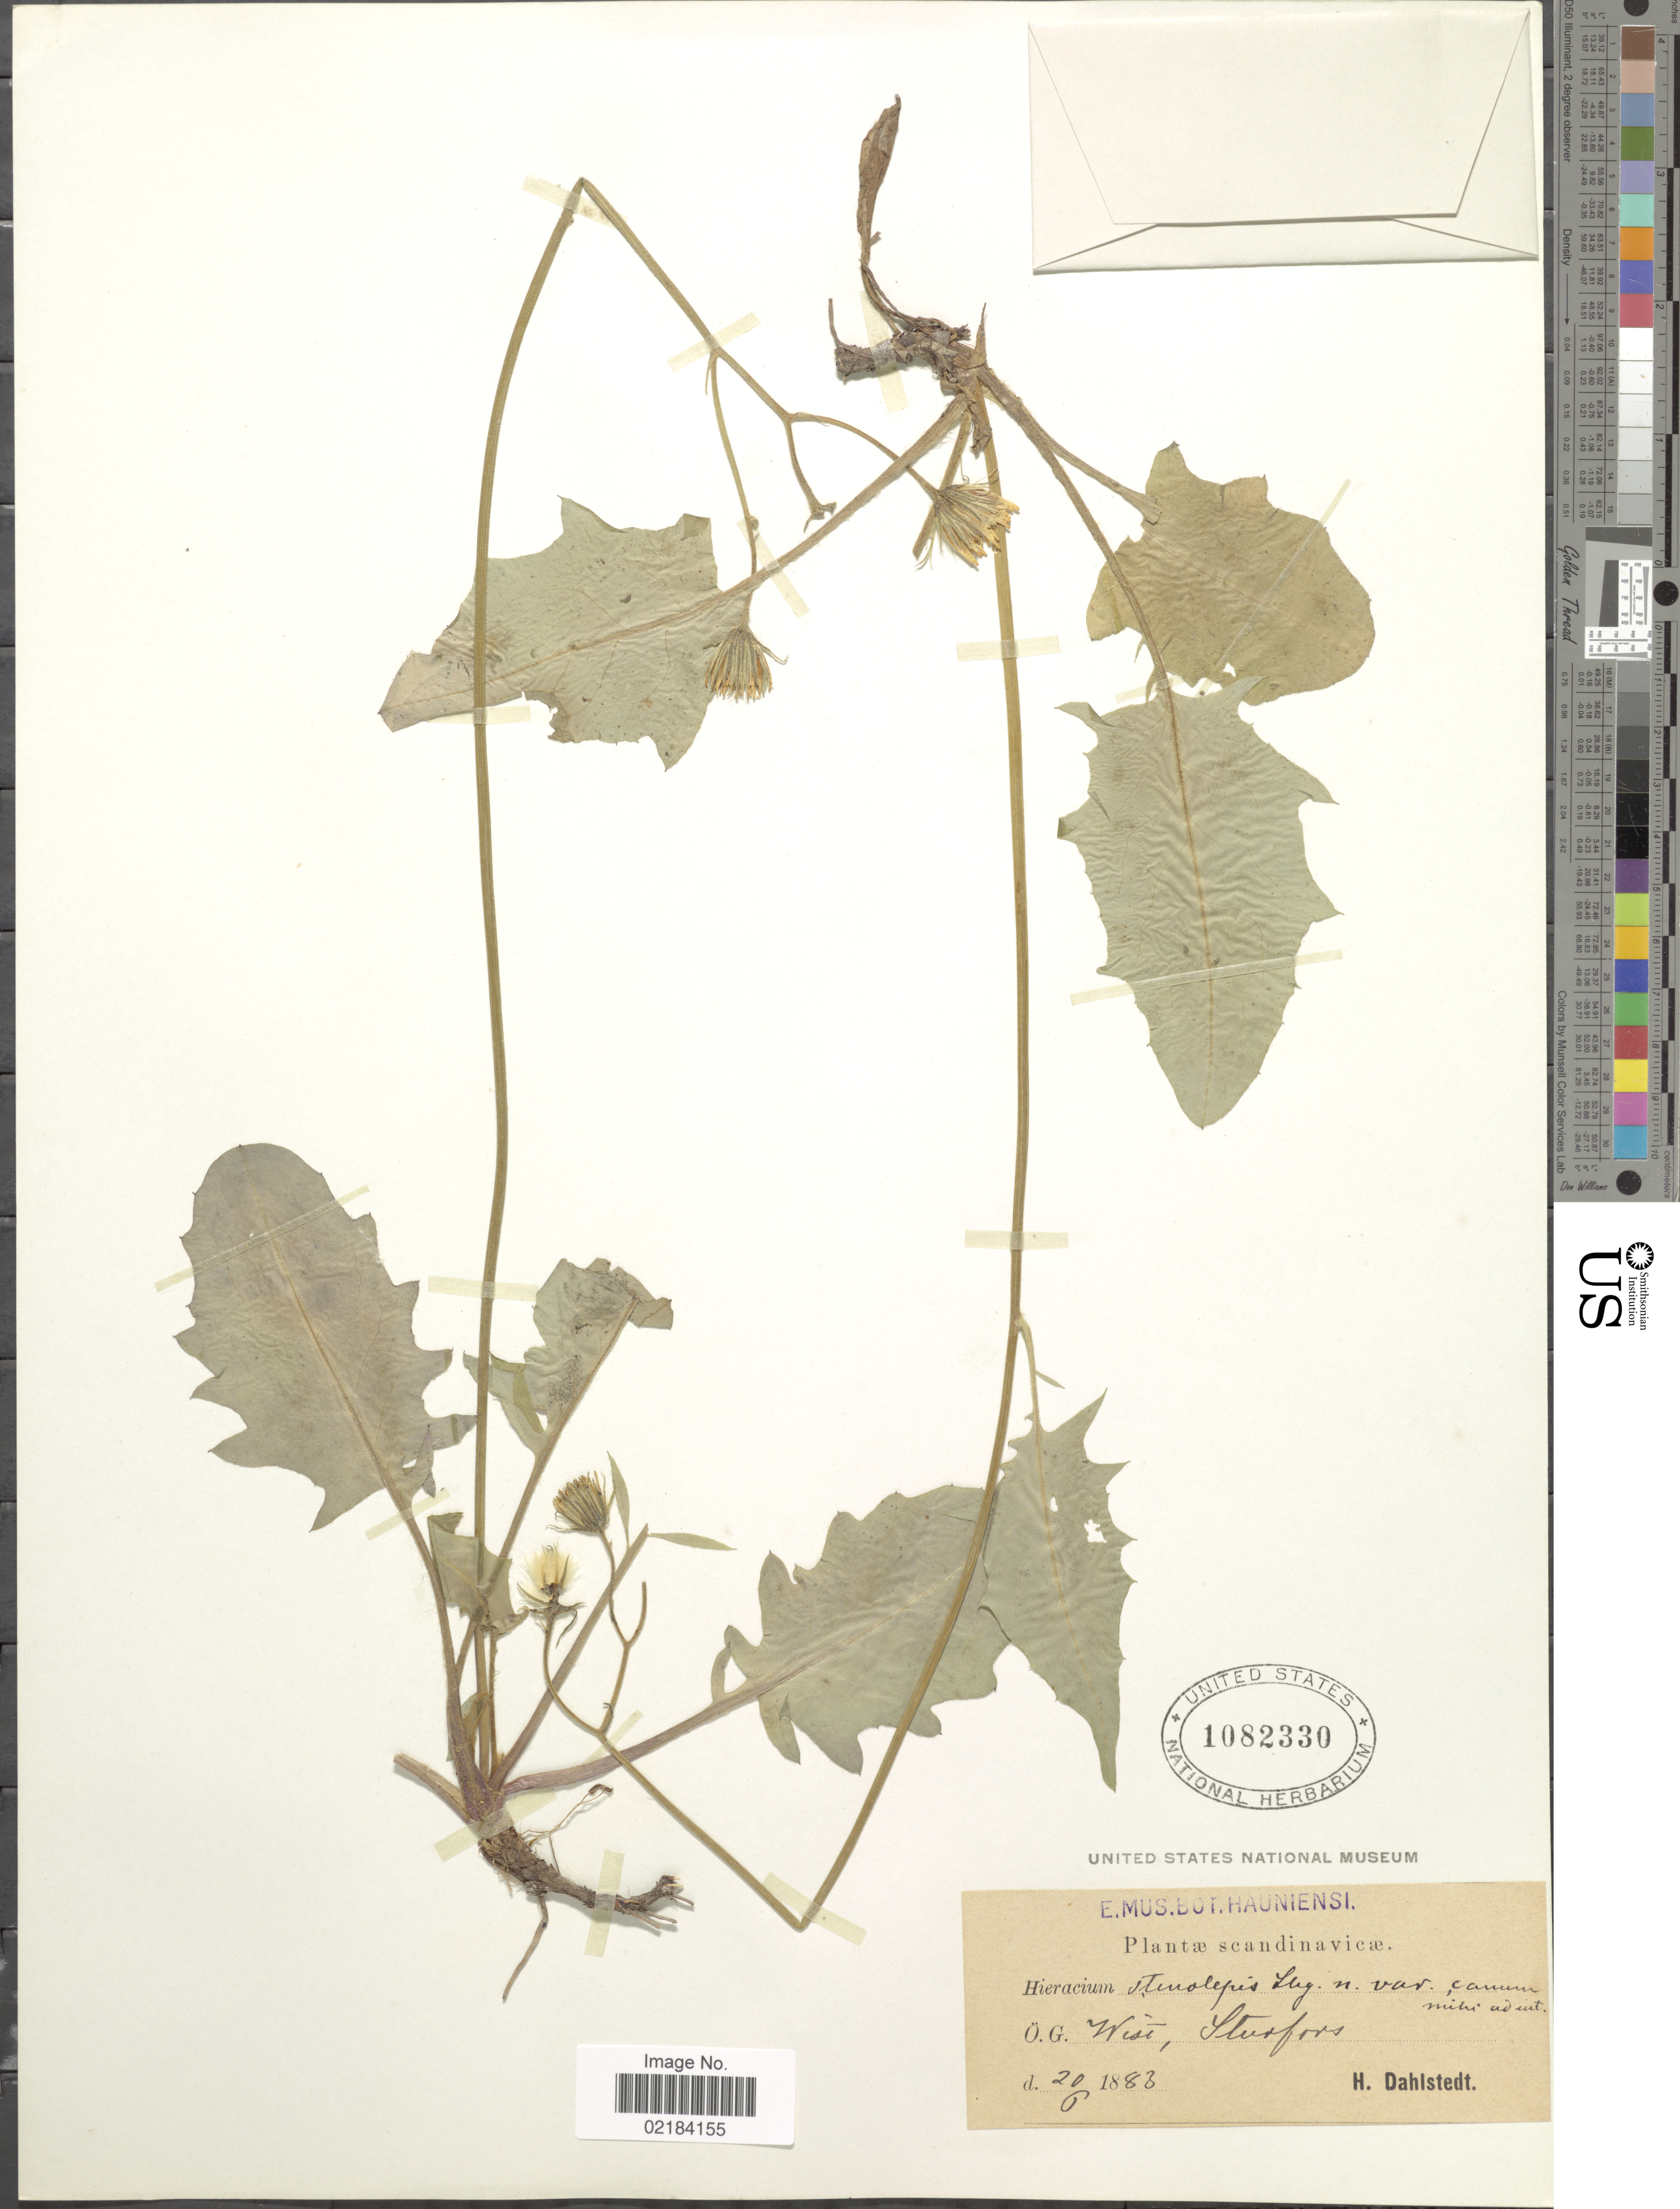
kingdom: Plantae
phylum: Tracheophyta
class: Magnoliopsida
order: Asterales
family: Asteraceae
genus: Hieracium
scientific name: Hieracium bifidum subsp. stenolepis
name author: (Lindeb.) Zahn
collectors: H. G. Dahlstedt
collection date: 1883-06-20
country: Sweden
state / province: Östergötland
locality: West, Storfors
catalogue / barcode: US 1082330